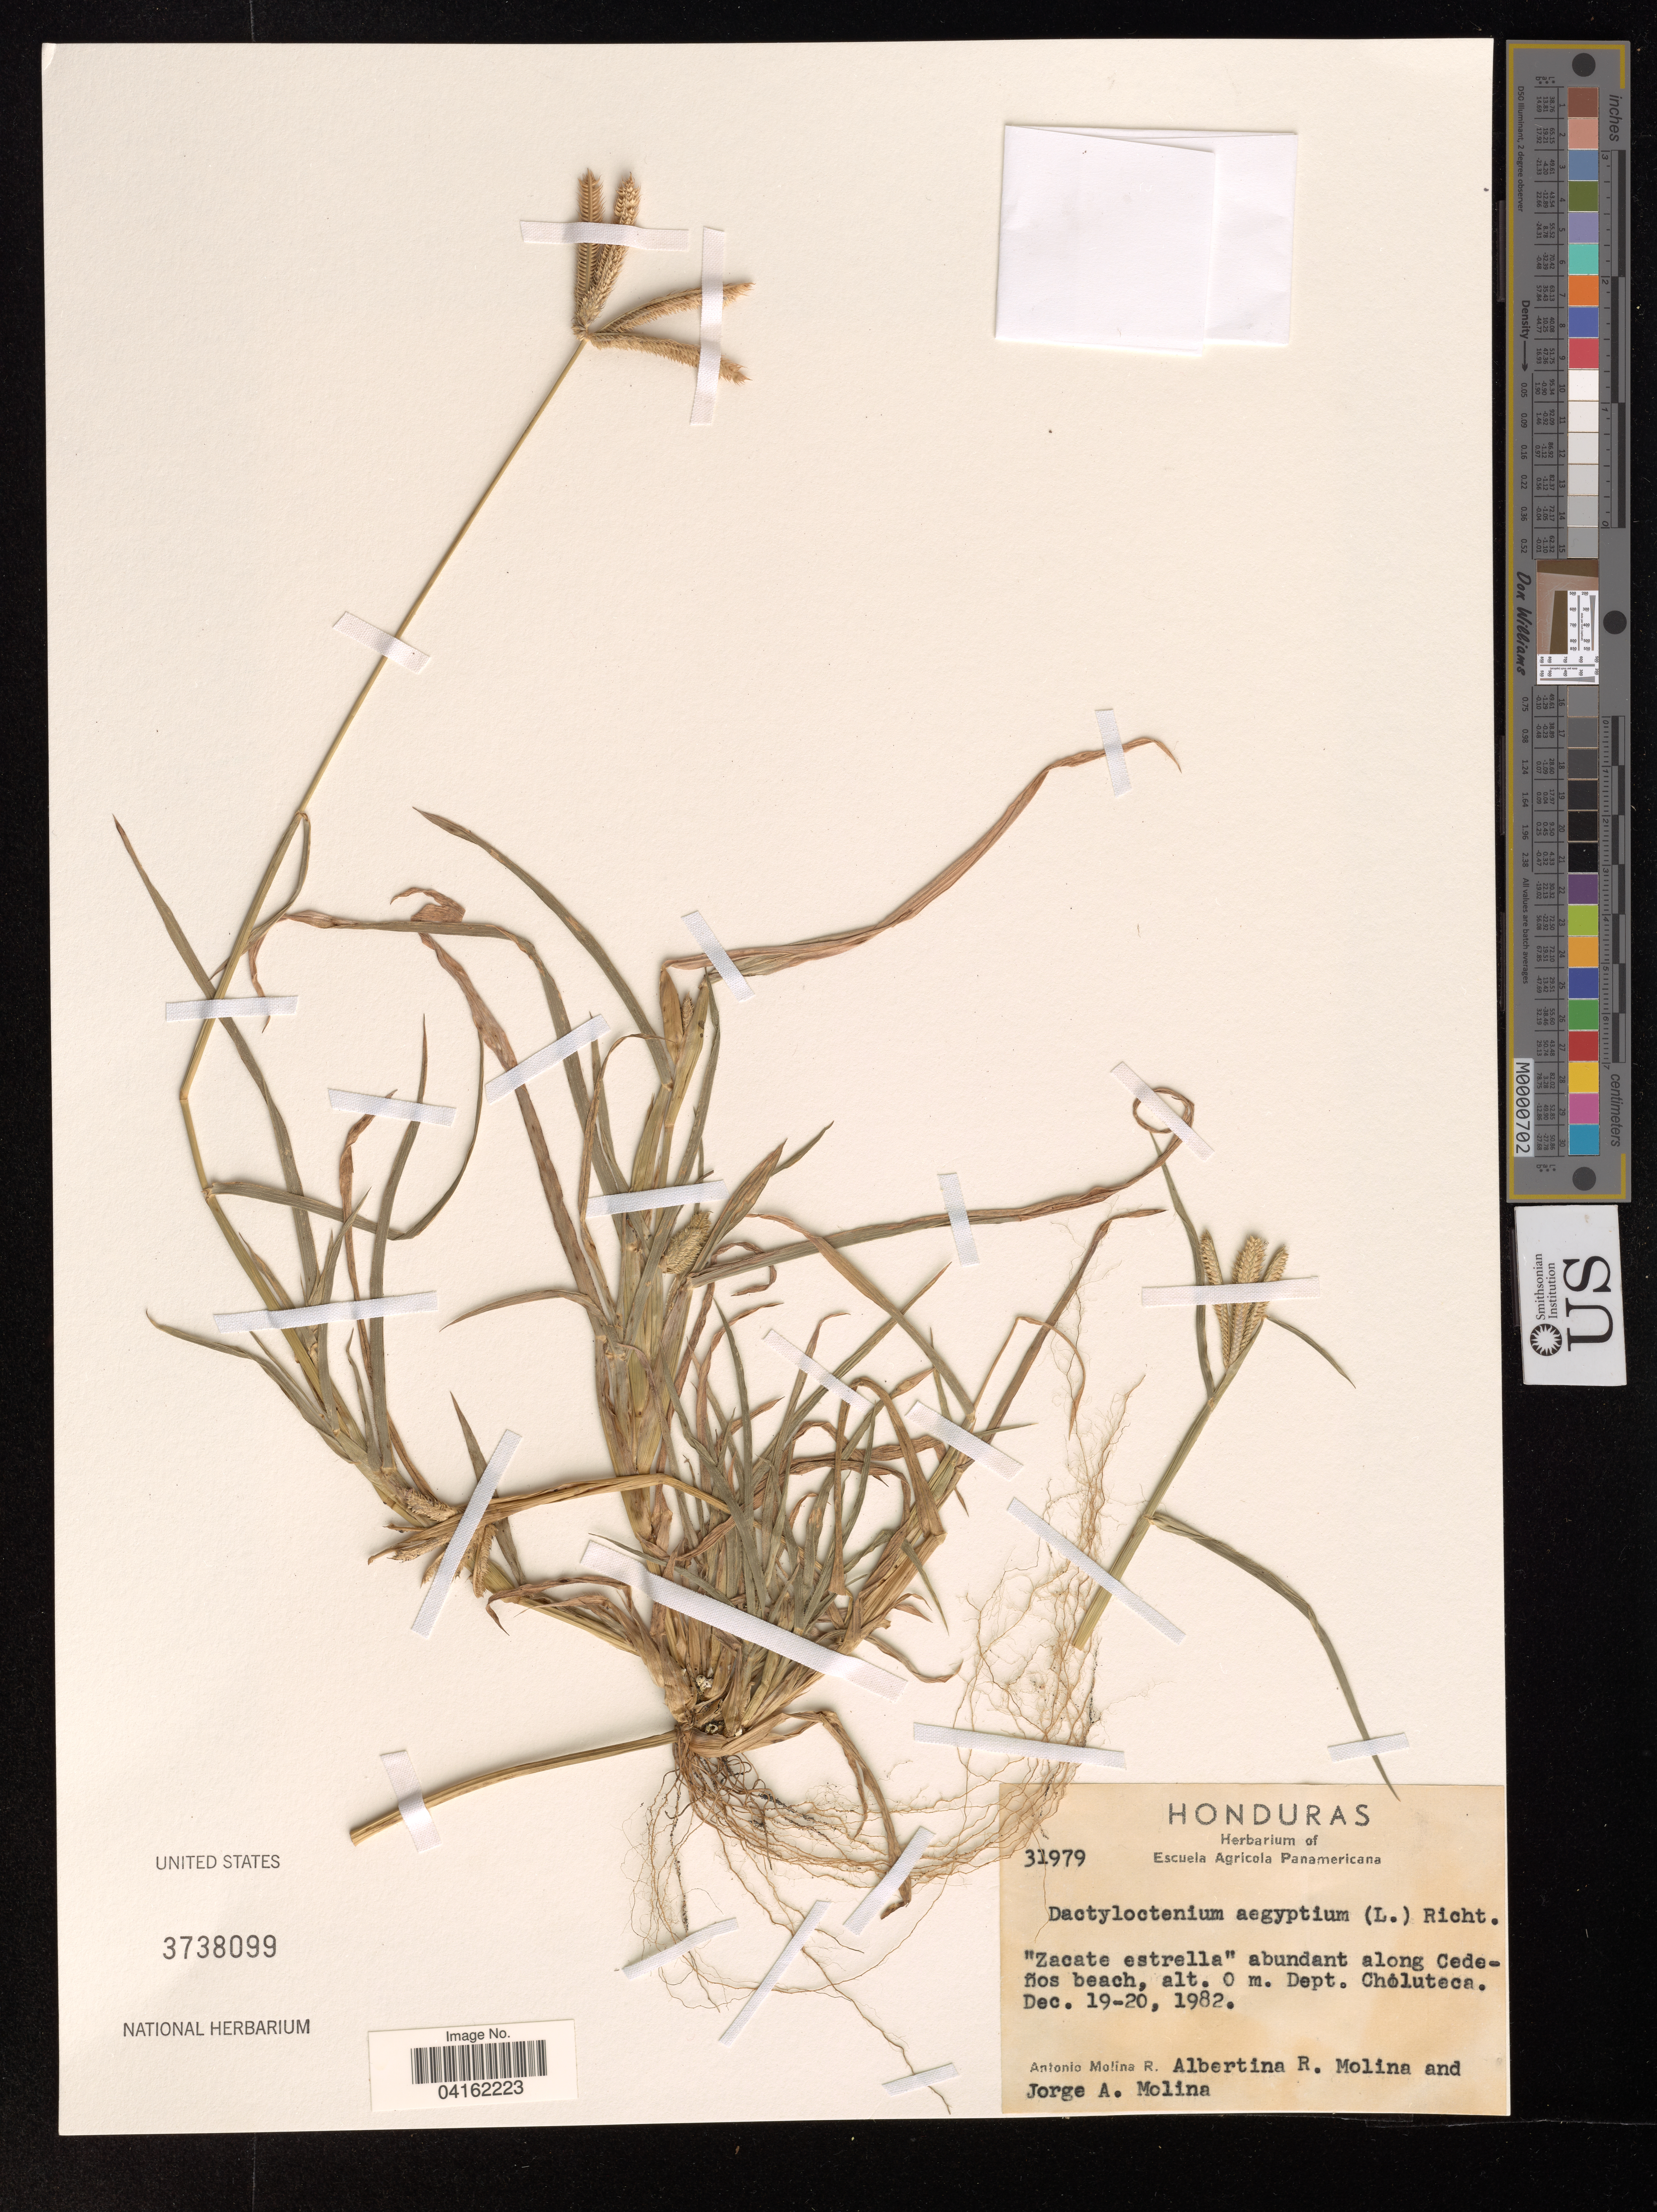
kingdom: Plantae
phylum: Tracheophyta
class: Liliopsida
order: Poales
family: Poaceae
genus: Dactyloctenium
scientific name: Dactyloctenium aegyptium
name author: (L.) Willd.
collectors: A. Molina R., A. R. Molina & J. A. Molina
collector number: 31979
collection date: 1982-12-19/1982-12-20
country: Honduras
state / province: Choluteca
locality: "Zacata estrella" abundant along Cedeños beach.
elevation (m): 0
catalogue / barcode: US 3738099